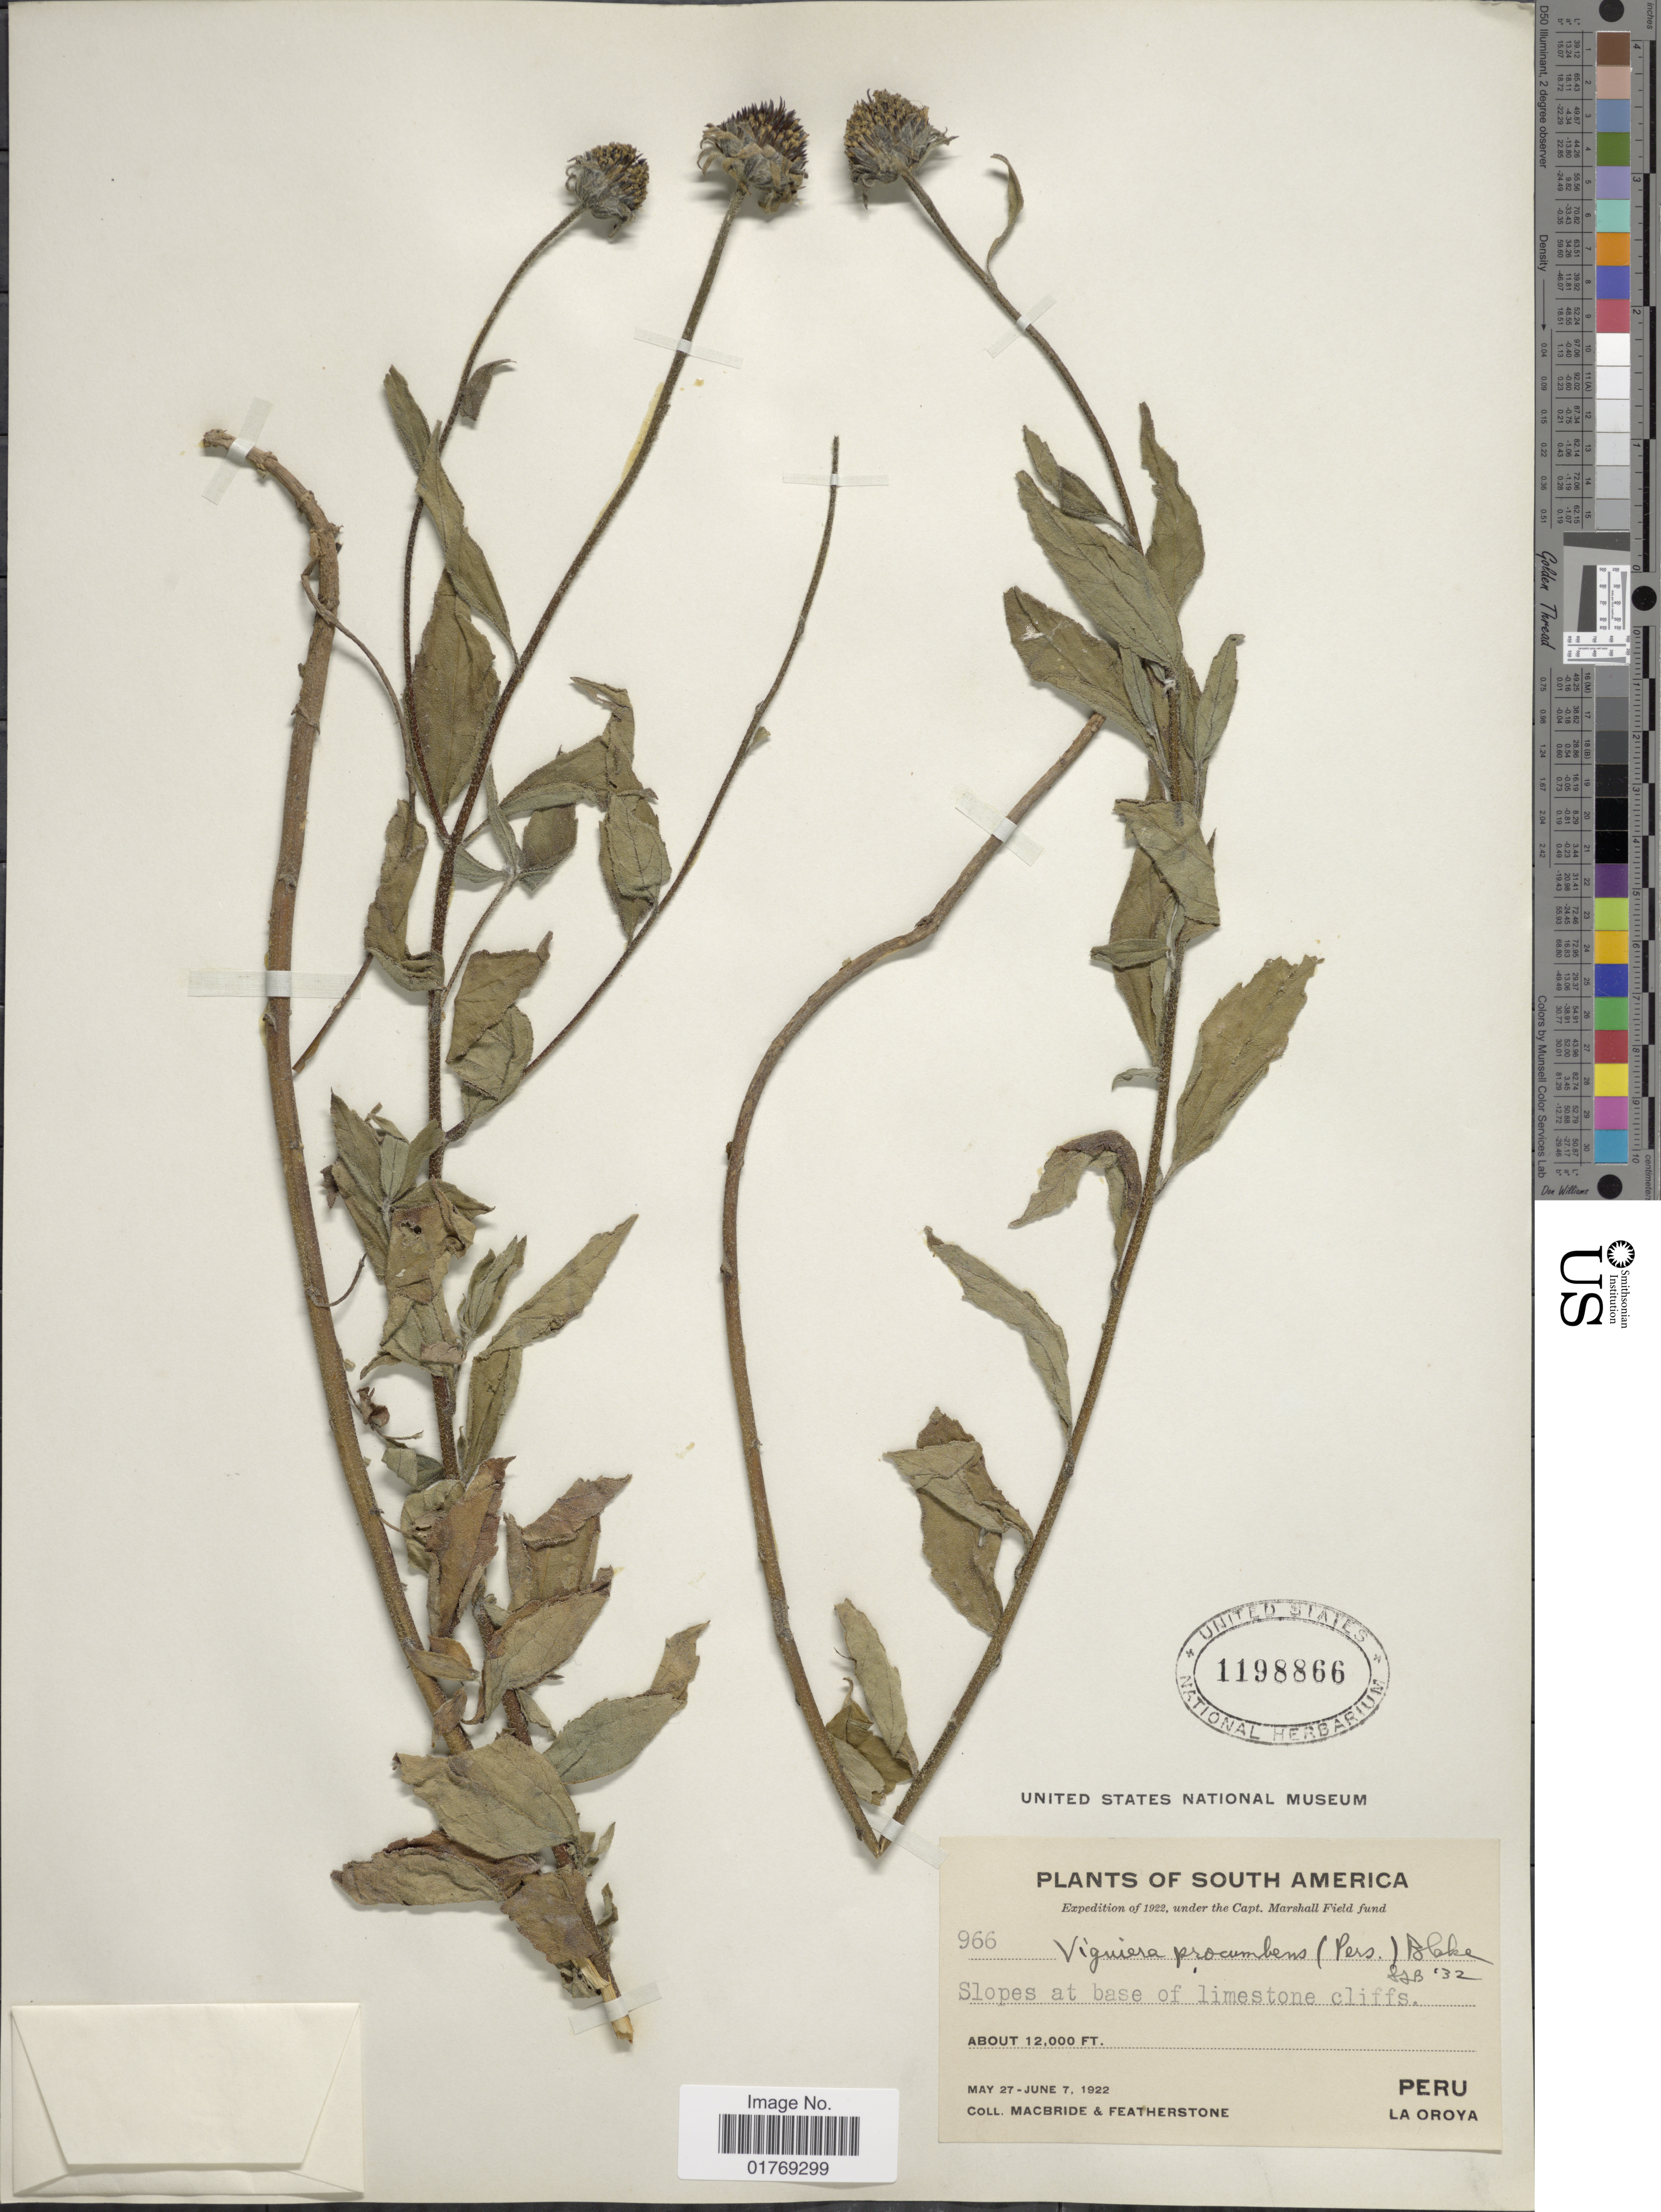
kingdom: Plantae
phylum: Tracheophyta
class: Magnoliopsida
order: Asterales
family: Asteraceae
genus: Viguiera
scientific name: Viguiera sp.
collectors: Macbride, -- & -. Featherstone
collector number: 966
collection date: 1922-05-27/1922-06-07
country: Peru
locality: Slopes at base of limestone cliffs. Peru, La Oroya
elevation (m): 3658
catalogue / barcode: US 1198866